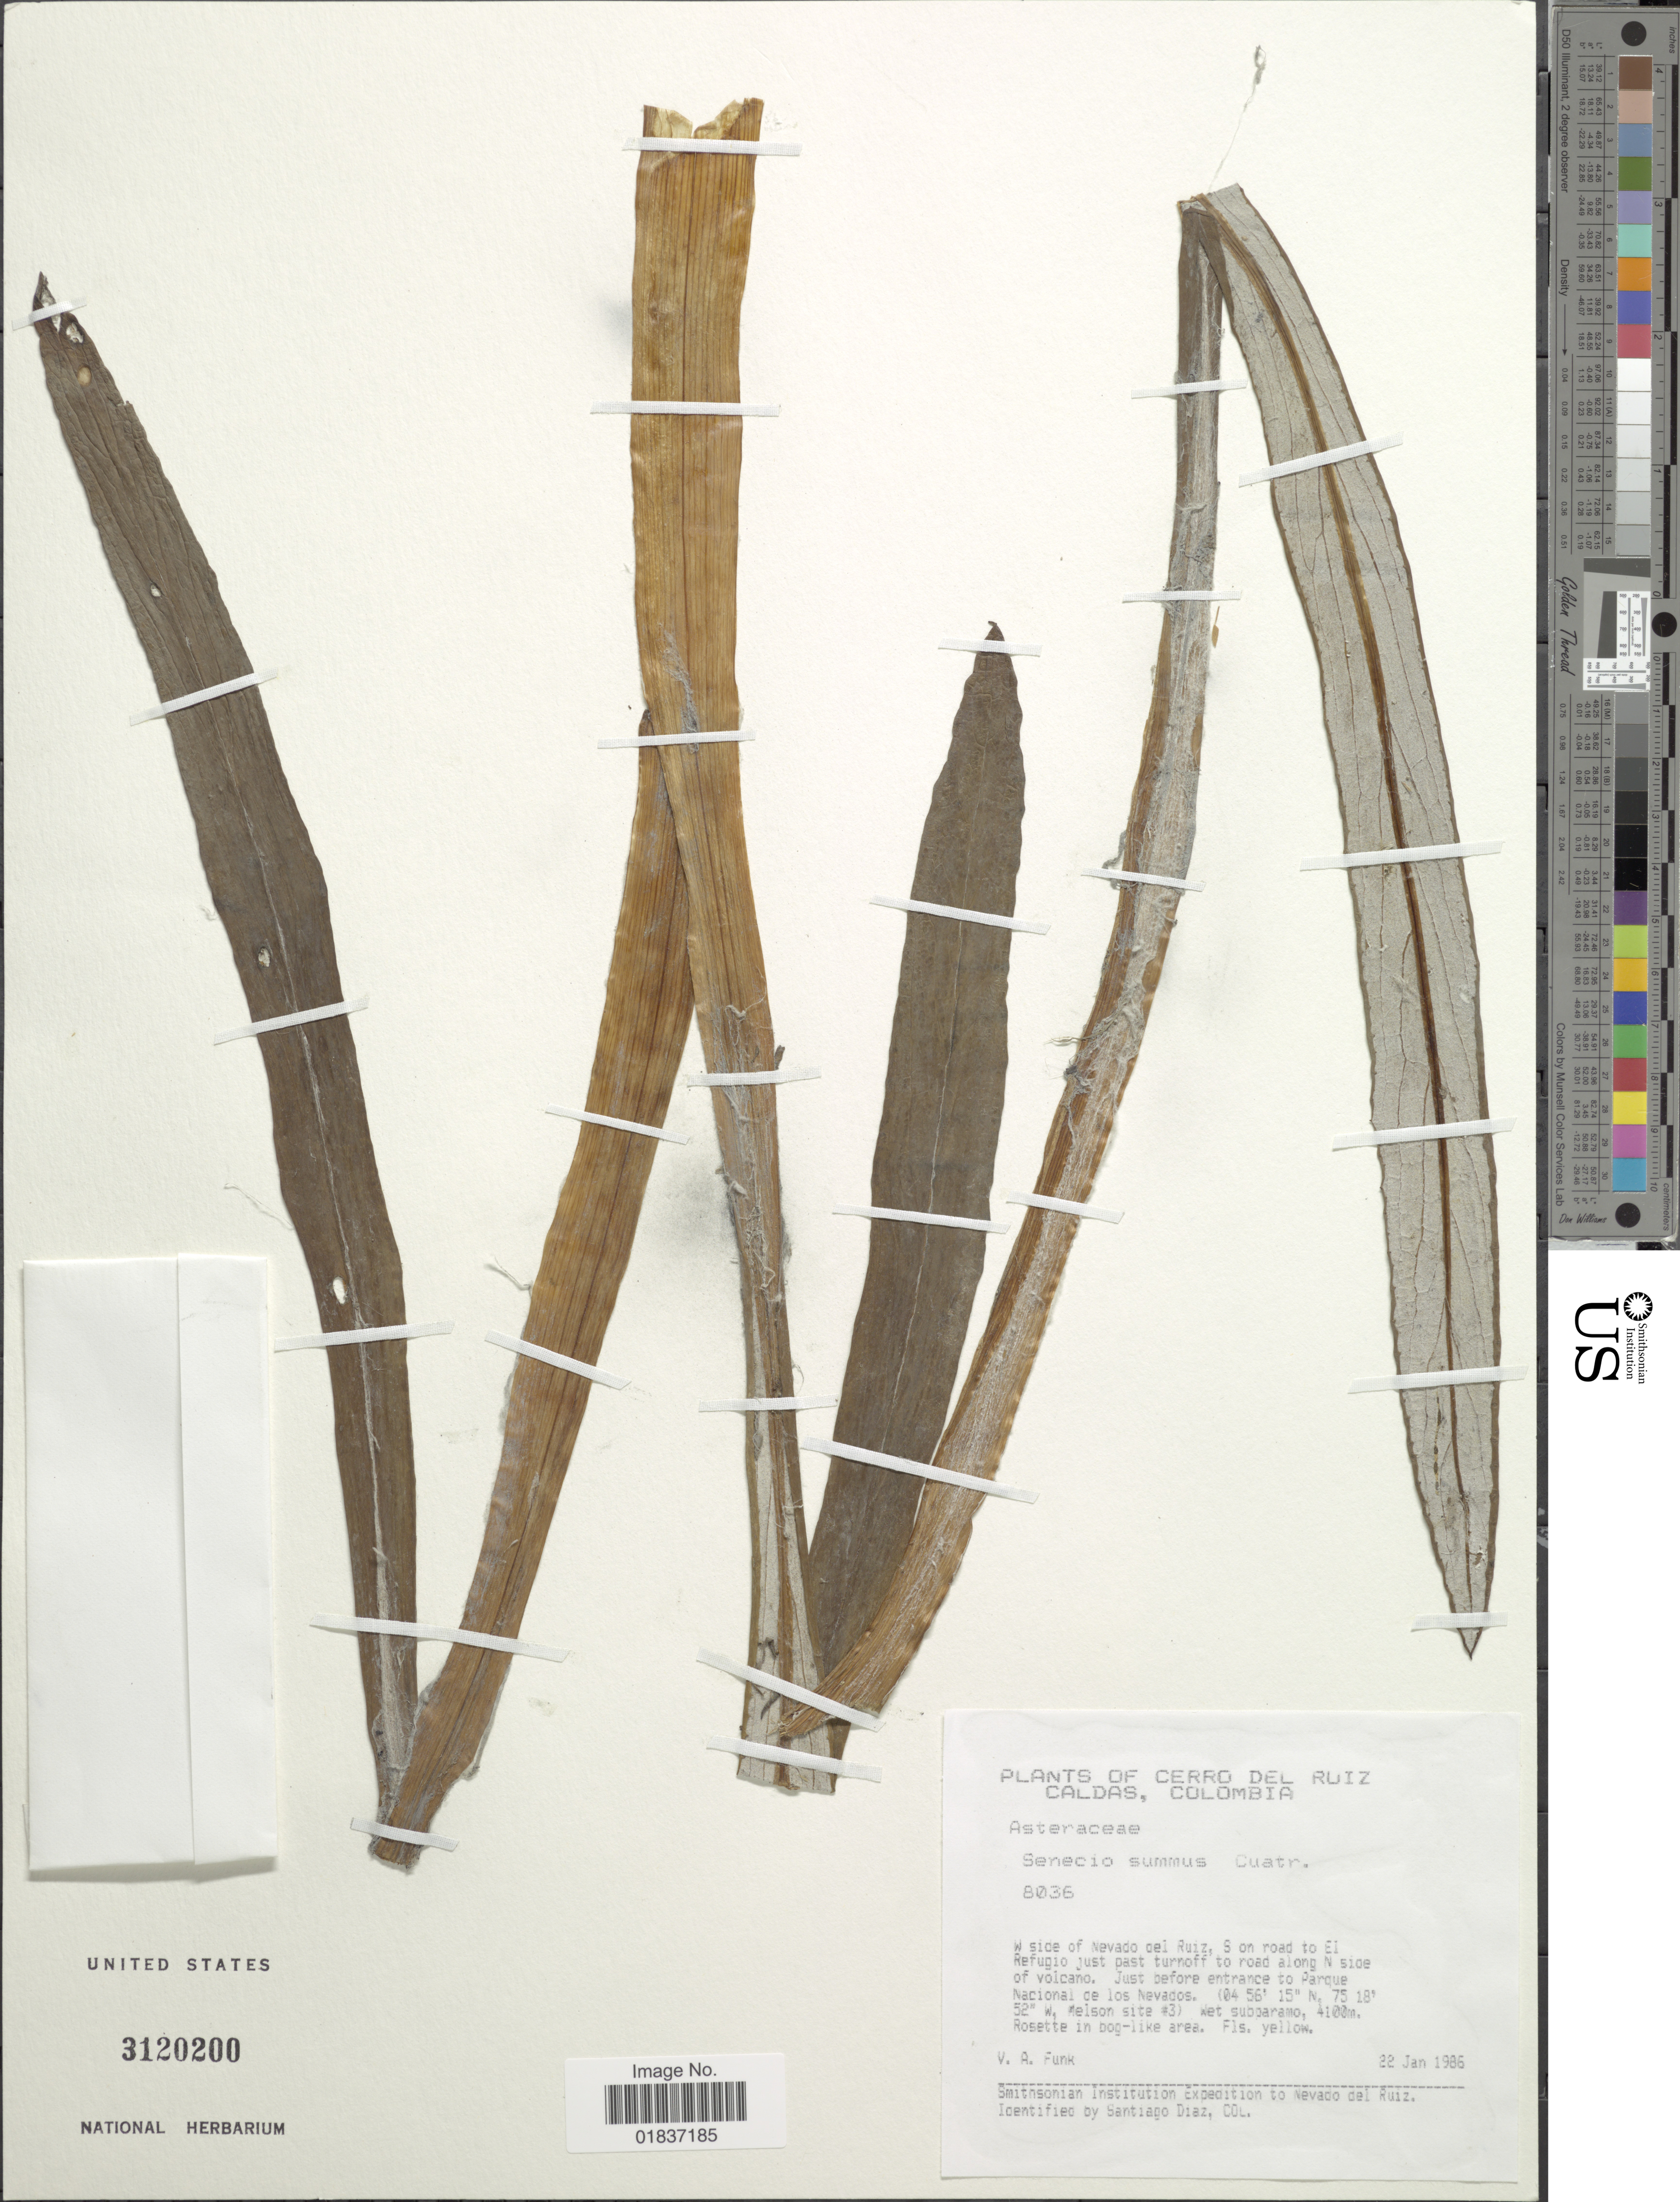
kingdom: Plantae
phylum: Tracheophyta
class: Magnoliopsida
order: Asterales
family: Asteraceae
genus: Senecio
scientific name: Senecio culcitioides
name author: Sch. Bip.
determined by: Salomon, Luciana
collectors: V. Funk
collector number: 8036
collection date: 1986-01-22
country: Colombia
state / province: Caldas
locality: Cerro del Ruiz. W side of Nevado del Ruiz, S on road to El Refugio just past turnogg to road along N side of volcano. Just before entrance to Parque Nacional de los Nevados.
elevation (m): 4100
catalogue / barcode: US 3120200